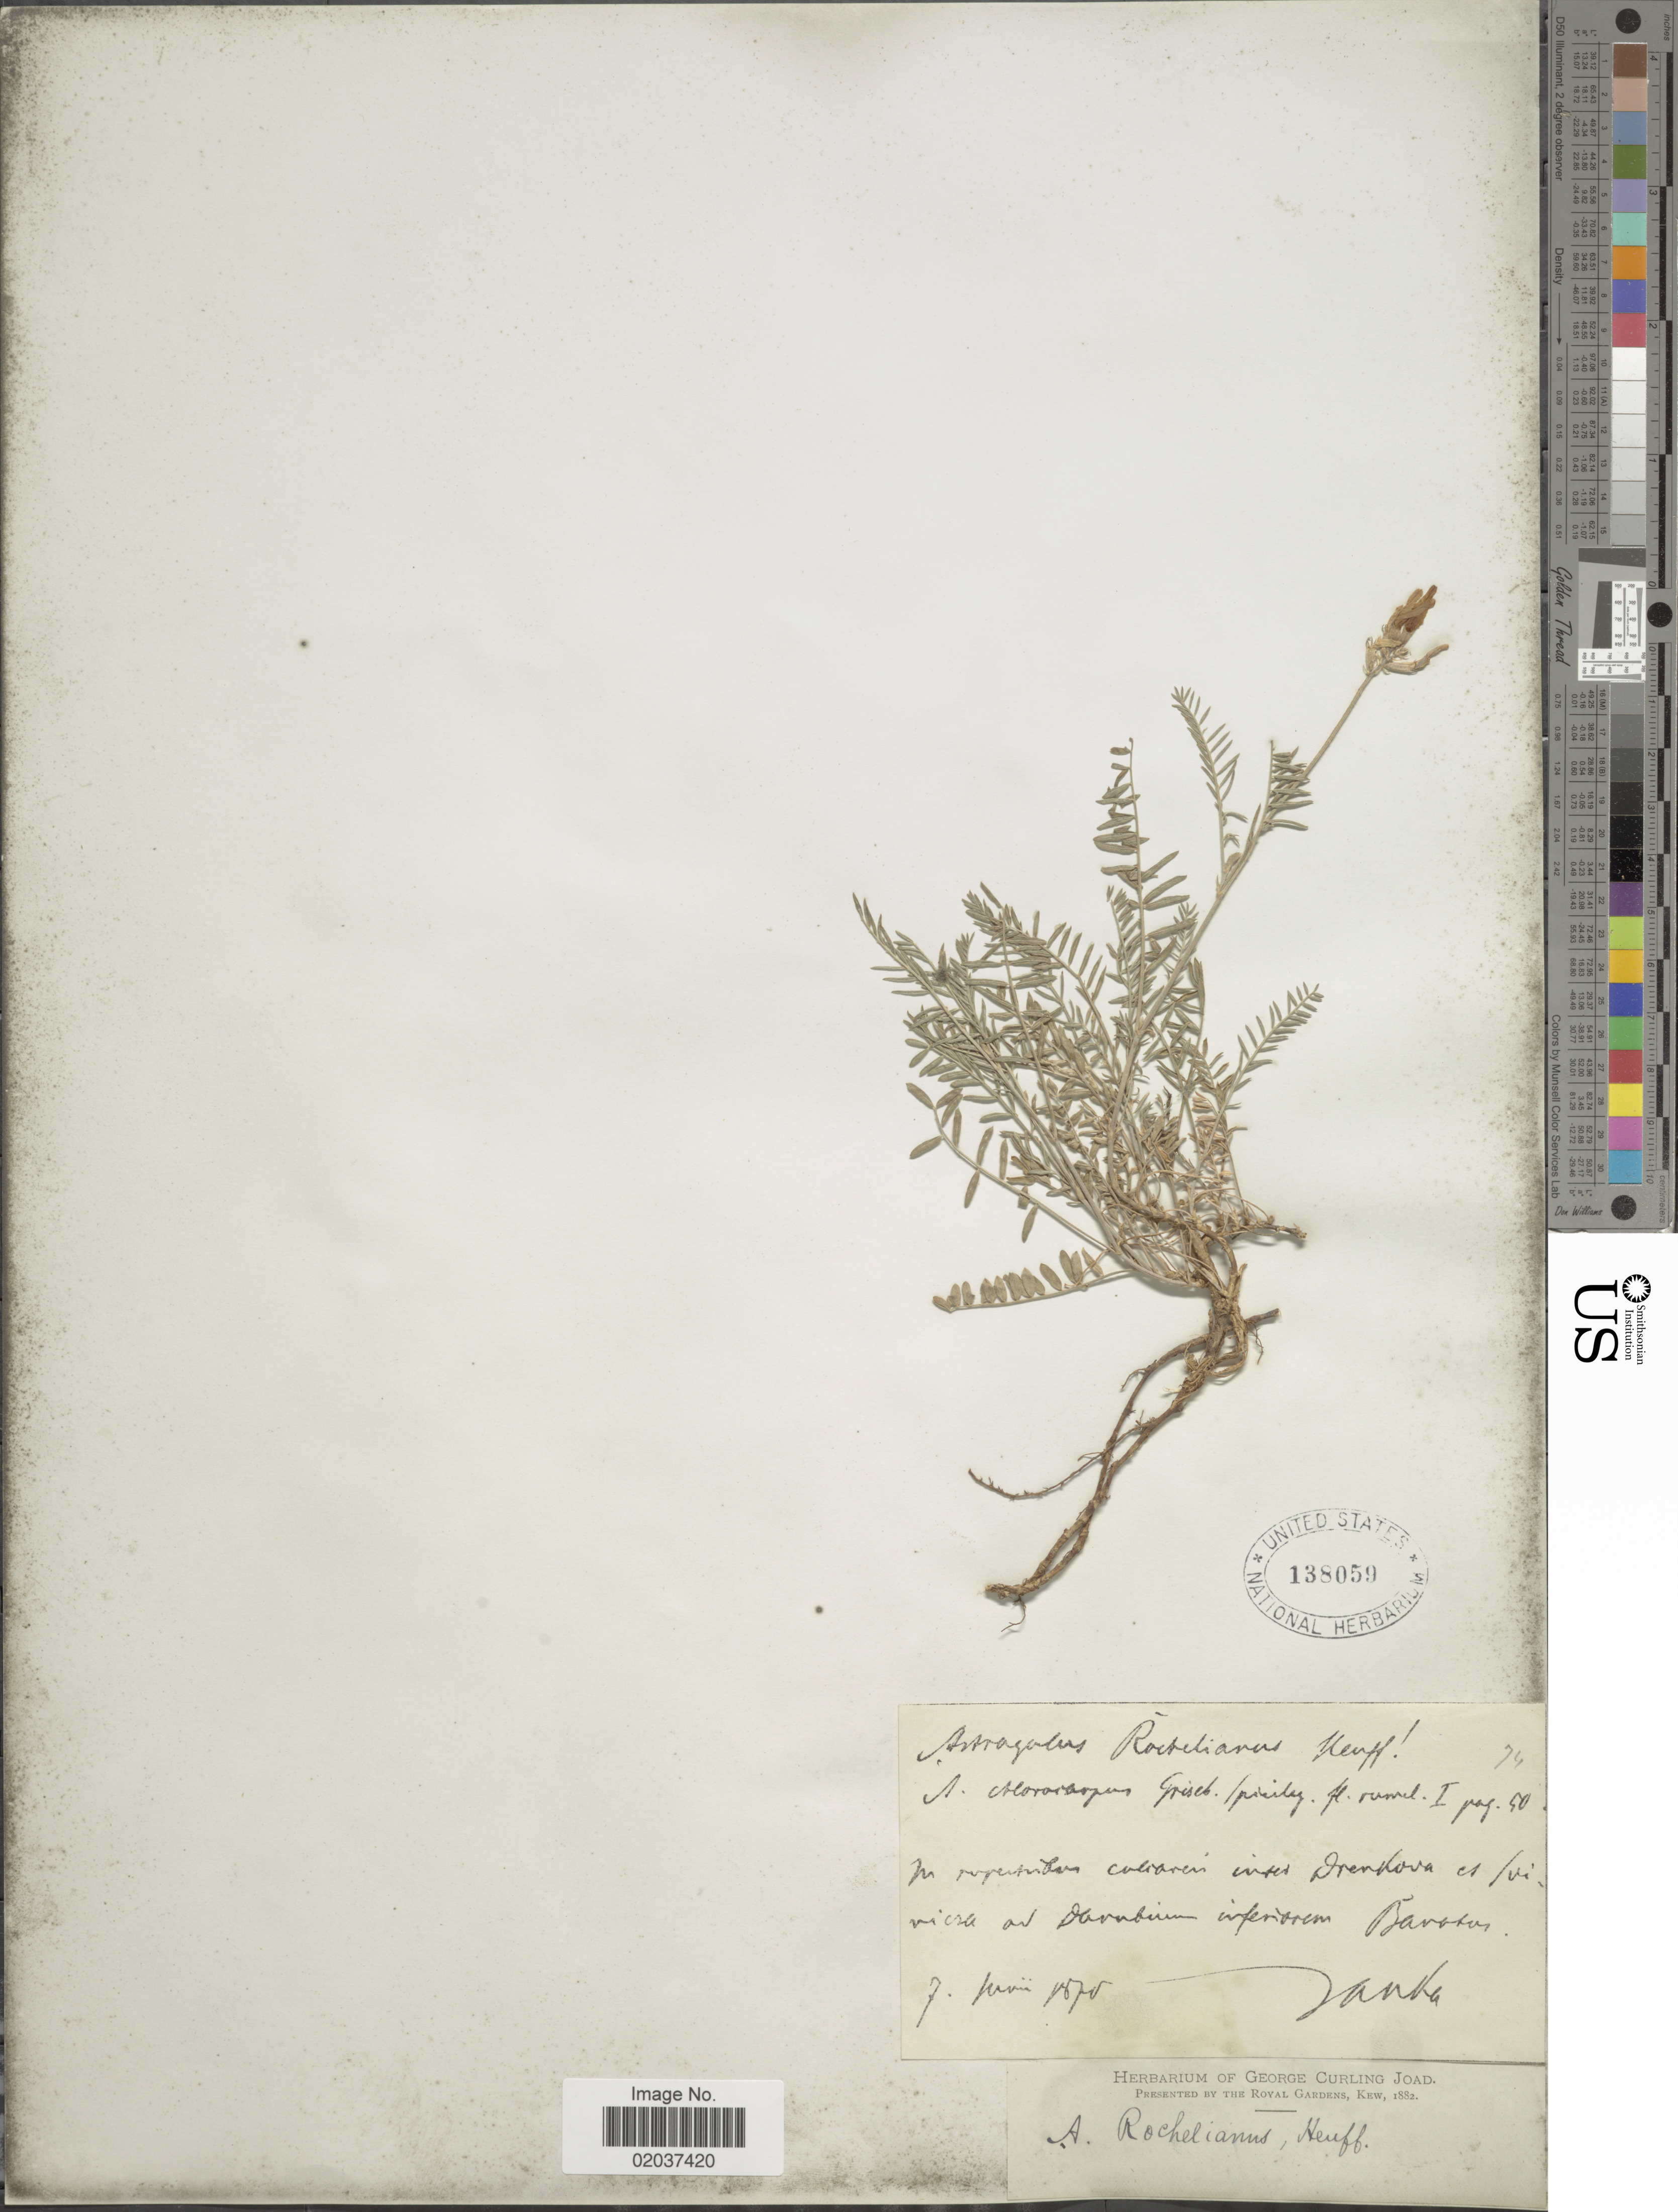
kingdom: Plantae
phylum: Tracheophyta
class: Magnoliopsida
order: Fabales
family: Fabaceae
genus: Astragalus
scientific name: Astragalus rochelianus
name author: Heuff. ex Griseb. & Schenk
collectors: V. Janka von Bulcs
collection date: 1875-06-07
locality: In rupendus calcareis intes drendova vicra ad Dovubium inferium Baratus [interpreted]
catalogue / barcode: US 138059